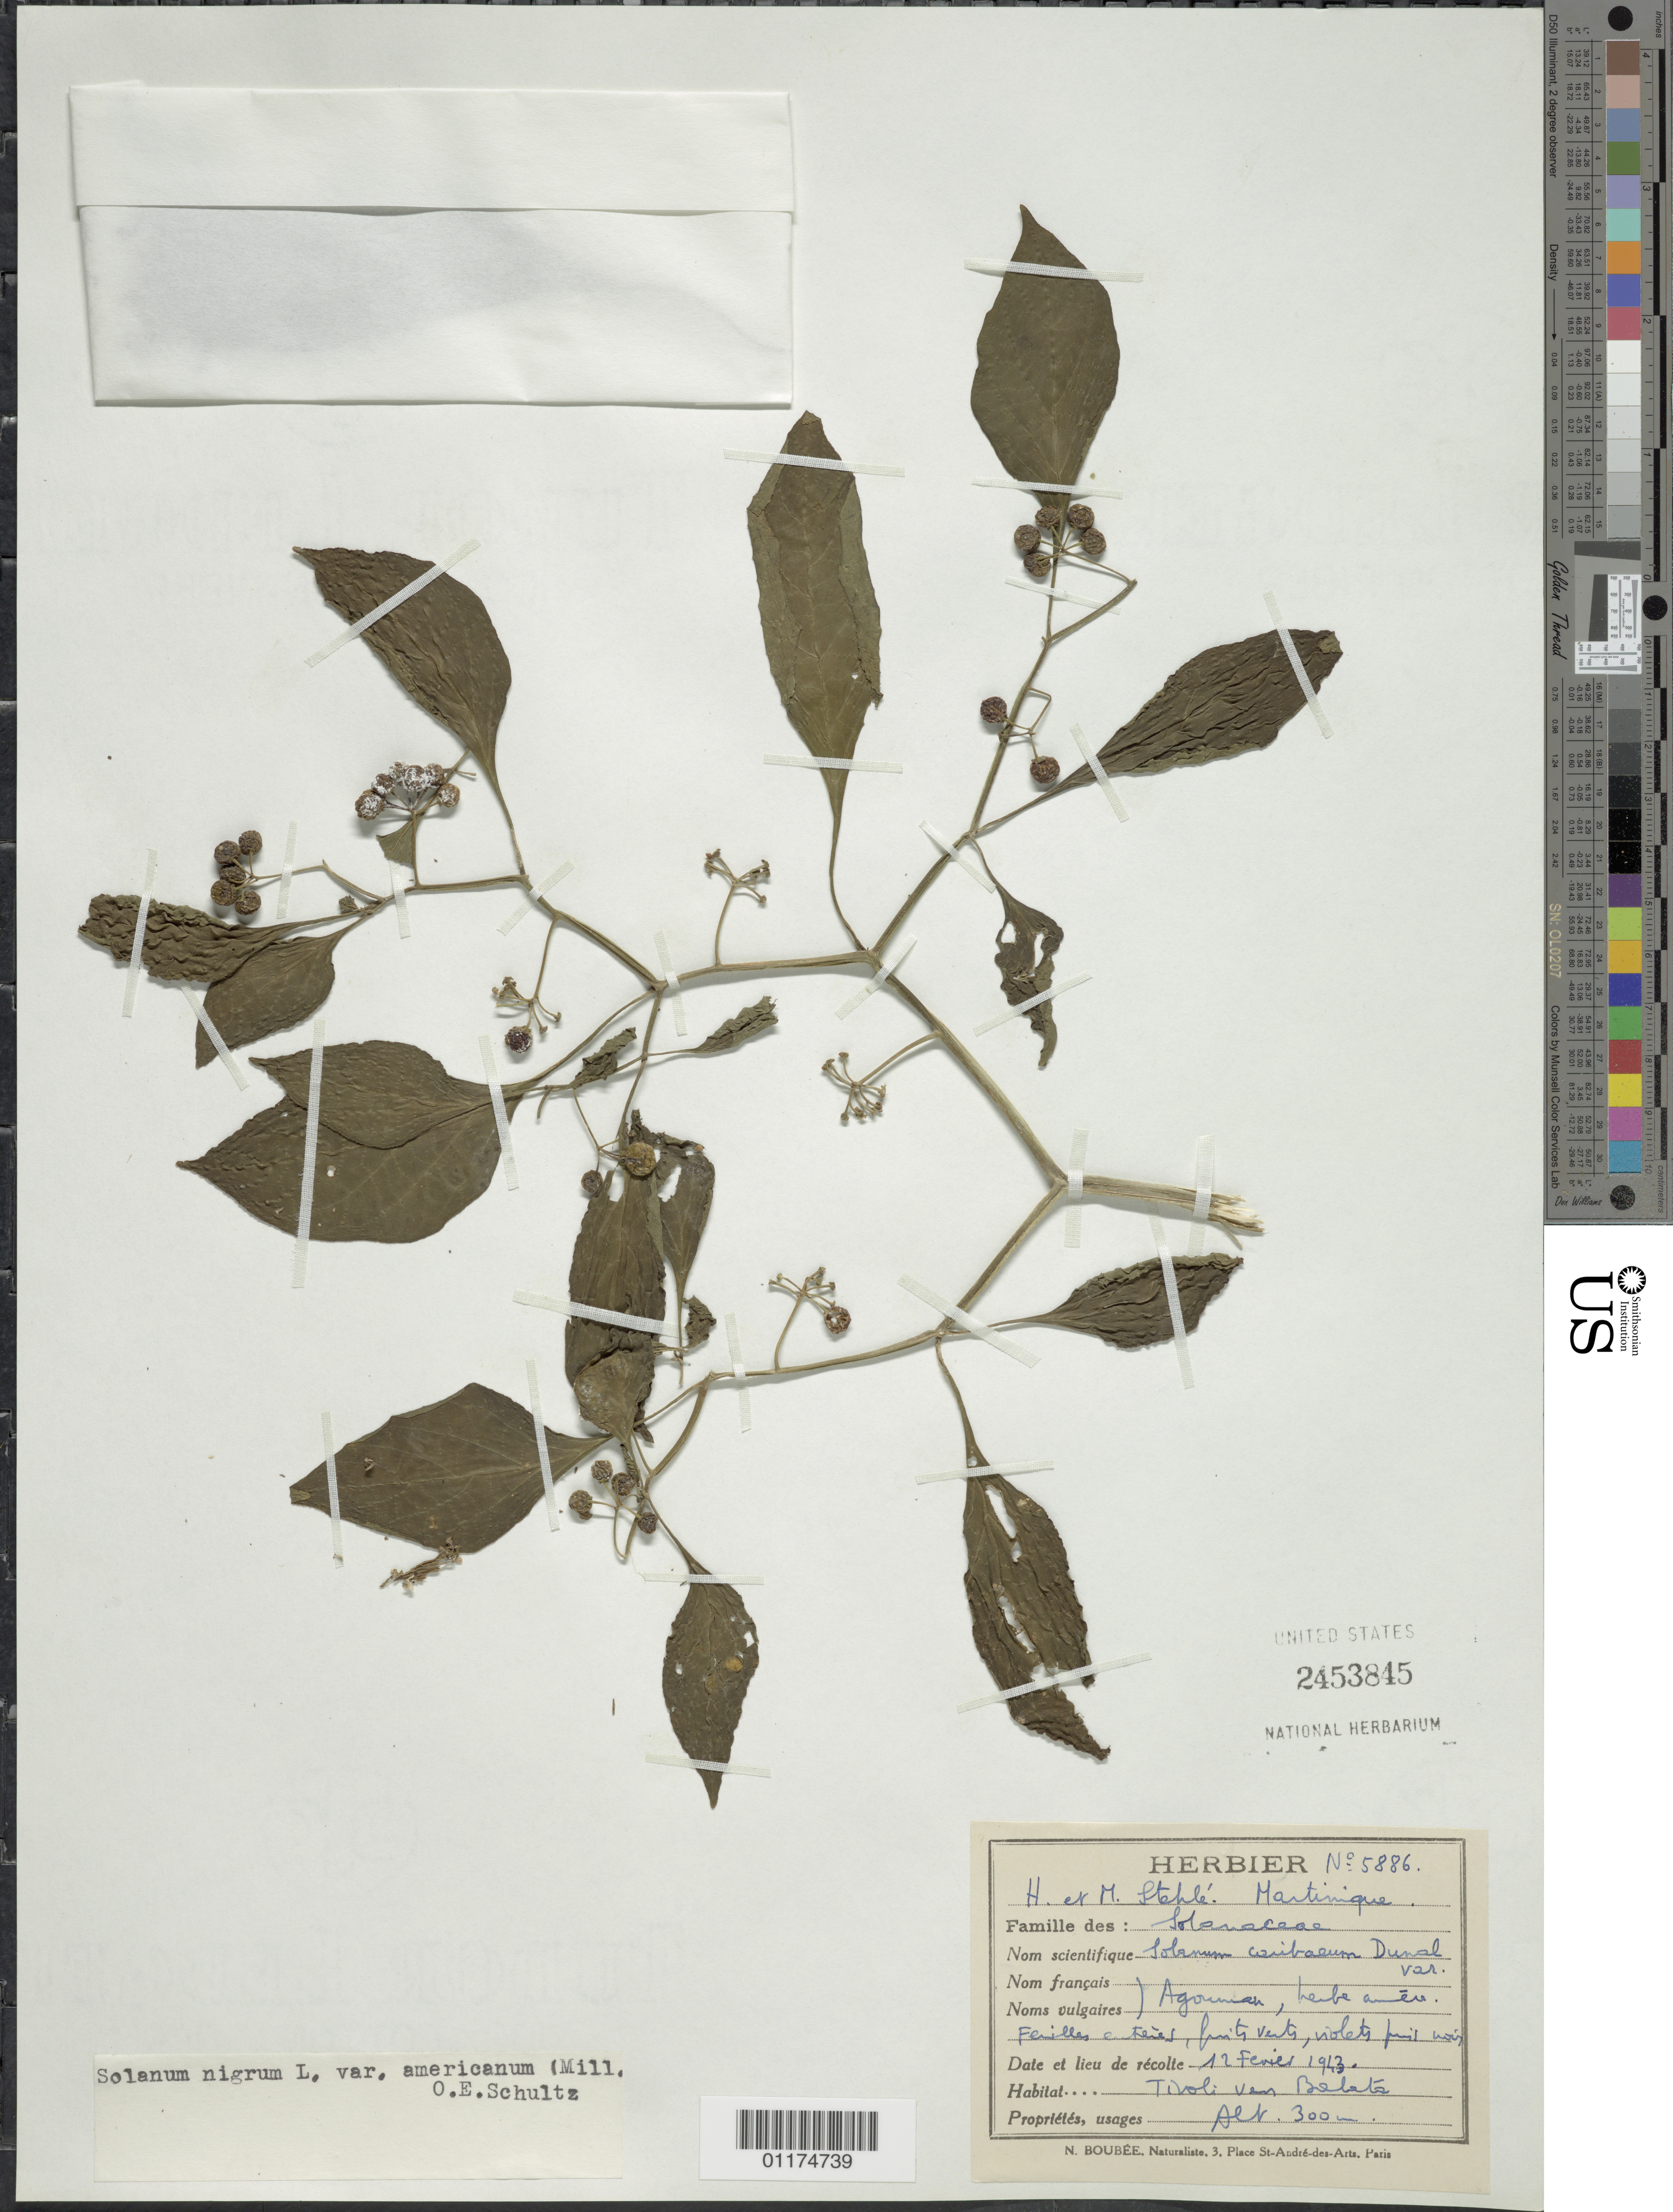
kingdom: Plantae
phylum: Tracheophyta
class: Magnoliopsida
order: Solanales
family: Solanaceae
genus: Solanum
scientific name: Solanum nigrum var. americanum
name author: (Mill.) O.E. Schulz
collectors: H. Stehlé & M. Stehlé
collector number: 5886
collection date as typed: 12 Feb 1943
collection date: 1943-02-12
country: Martinique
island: Martinique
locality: Tivoli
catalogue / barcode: US 2453845